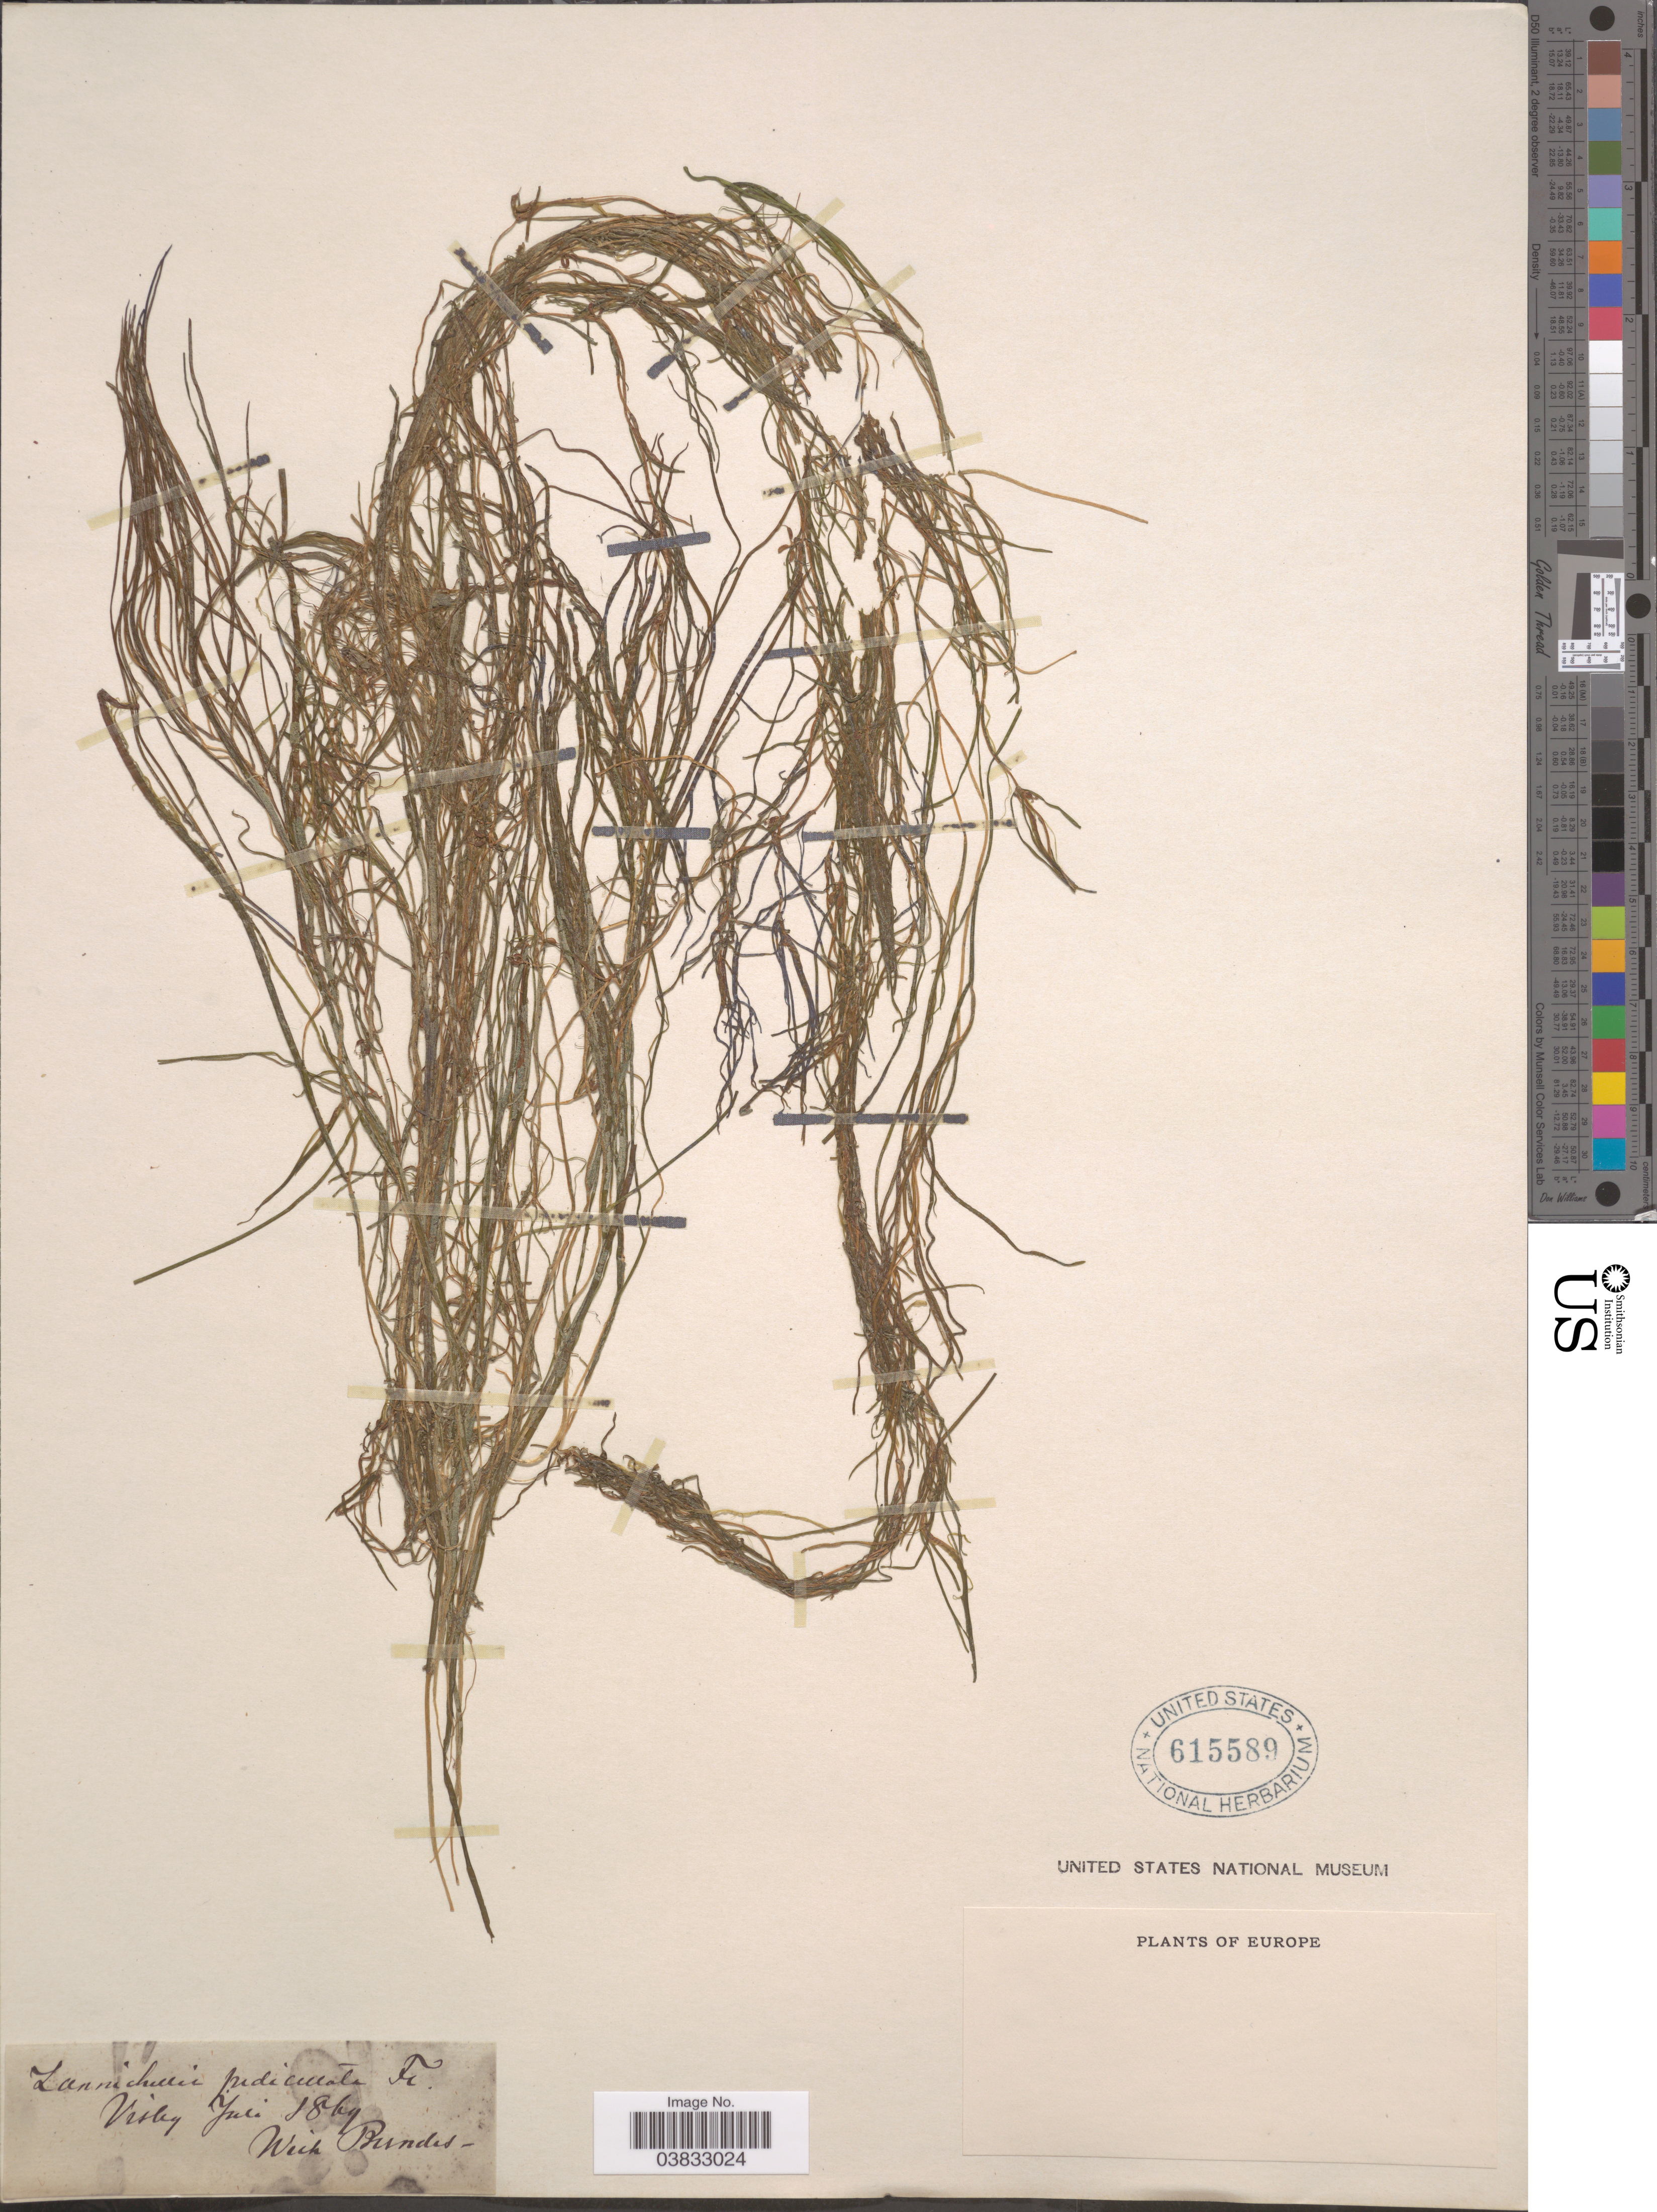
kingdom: Plantae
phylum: Tracheophyta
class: Liliopsida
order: Alismatales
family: Potamogetonaceae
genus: Zannichellia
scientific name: Zannichellia pedicellata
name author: (Wahlenb. & Rosen) Fr.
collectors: W. Bundes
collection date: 1869-07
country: Sweden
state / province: Gotland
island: Gotland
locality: Visby. Europe.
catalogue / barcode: US 615589